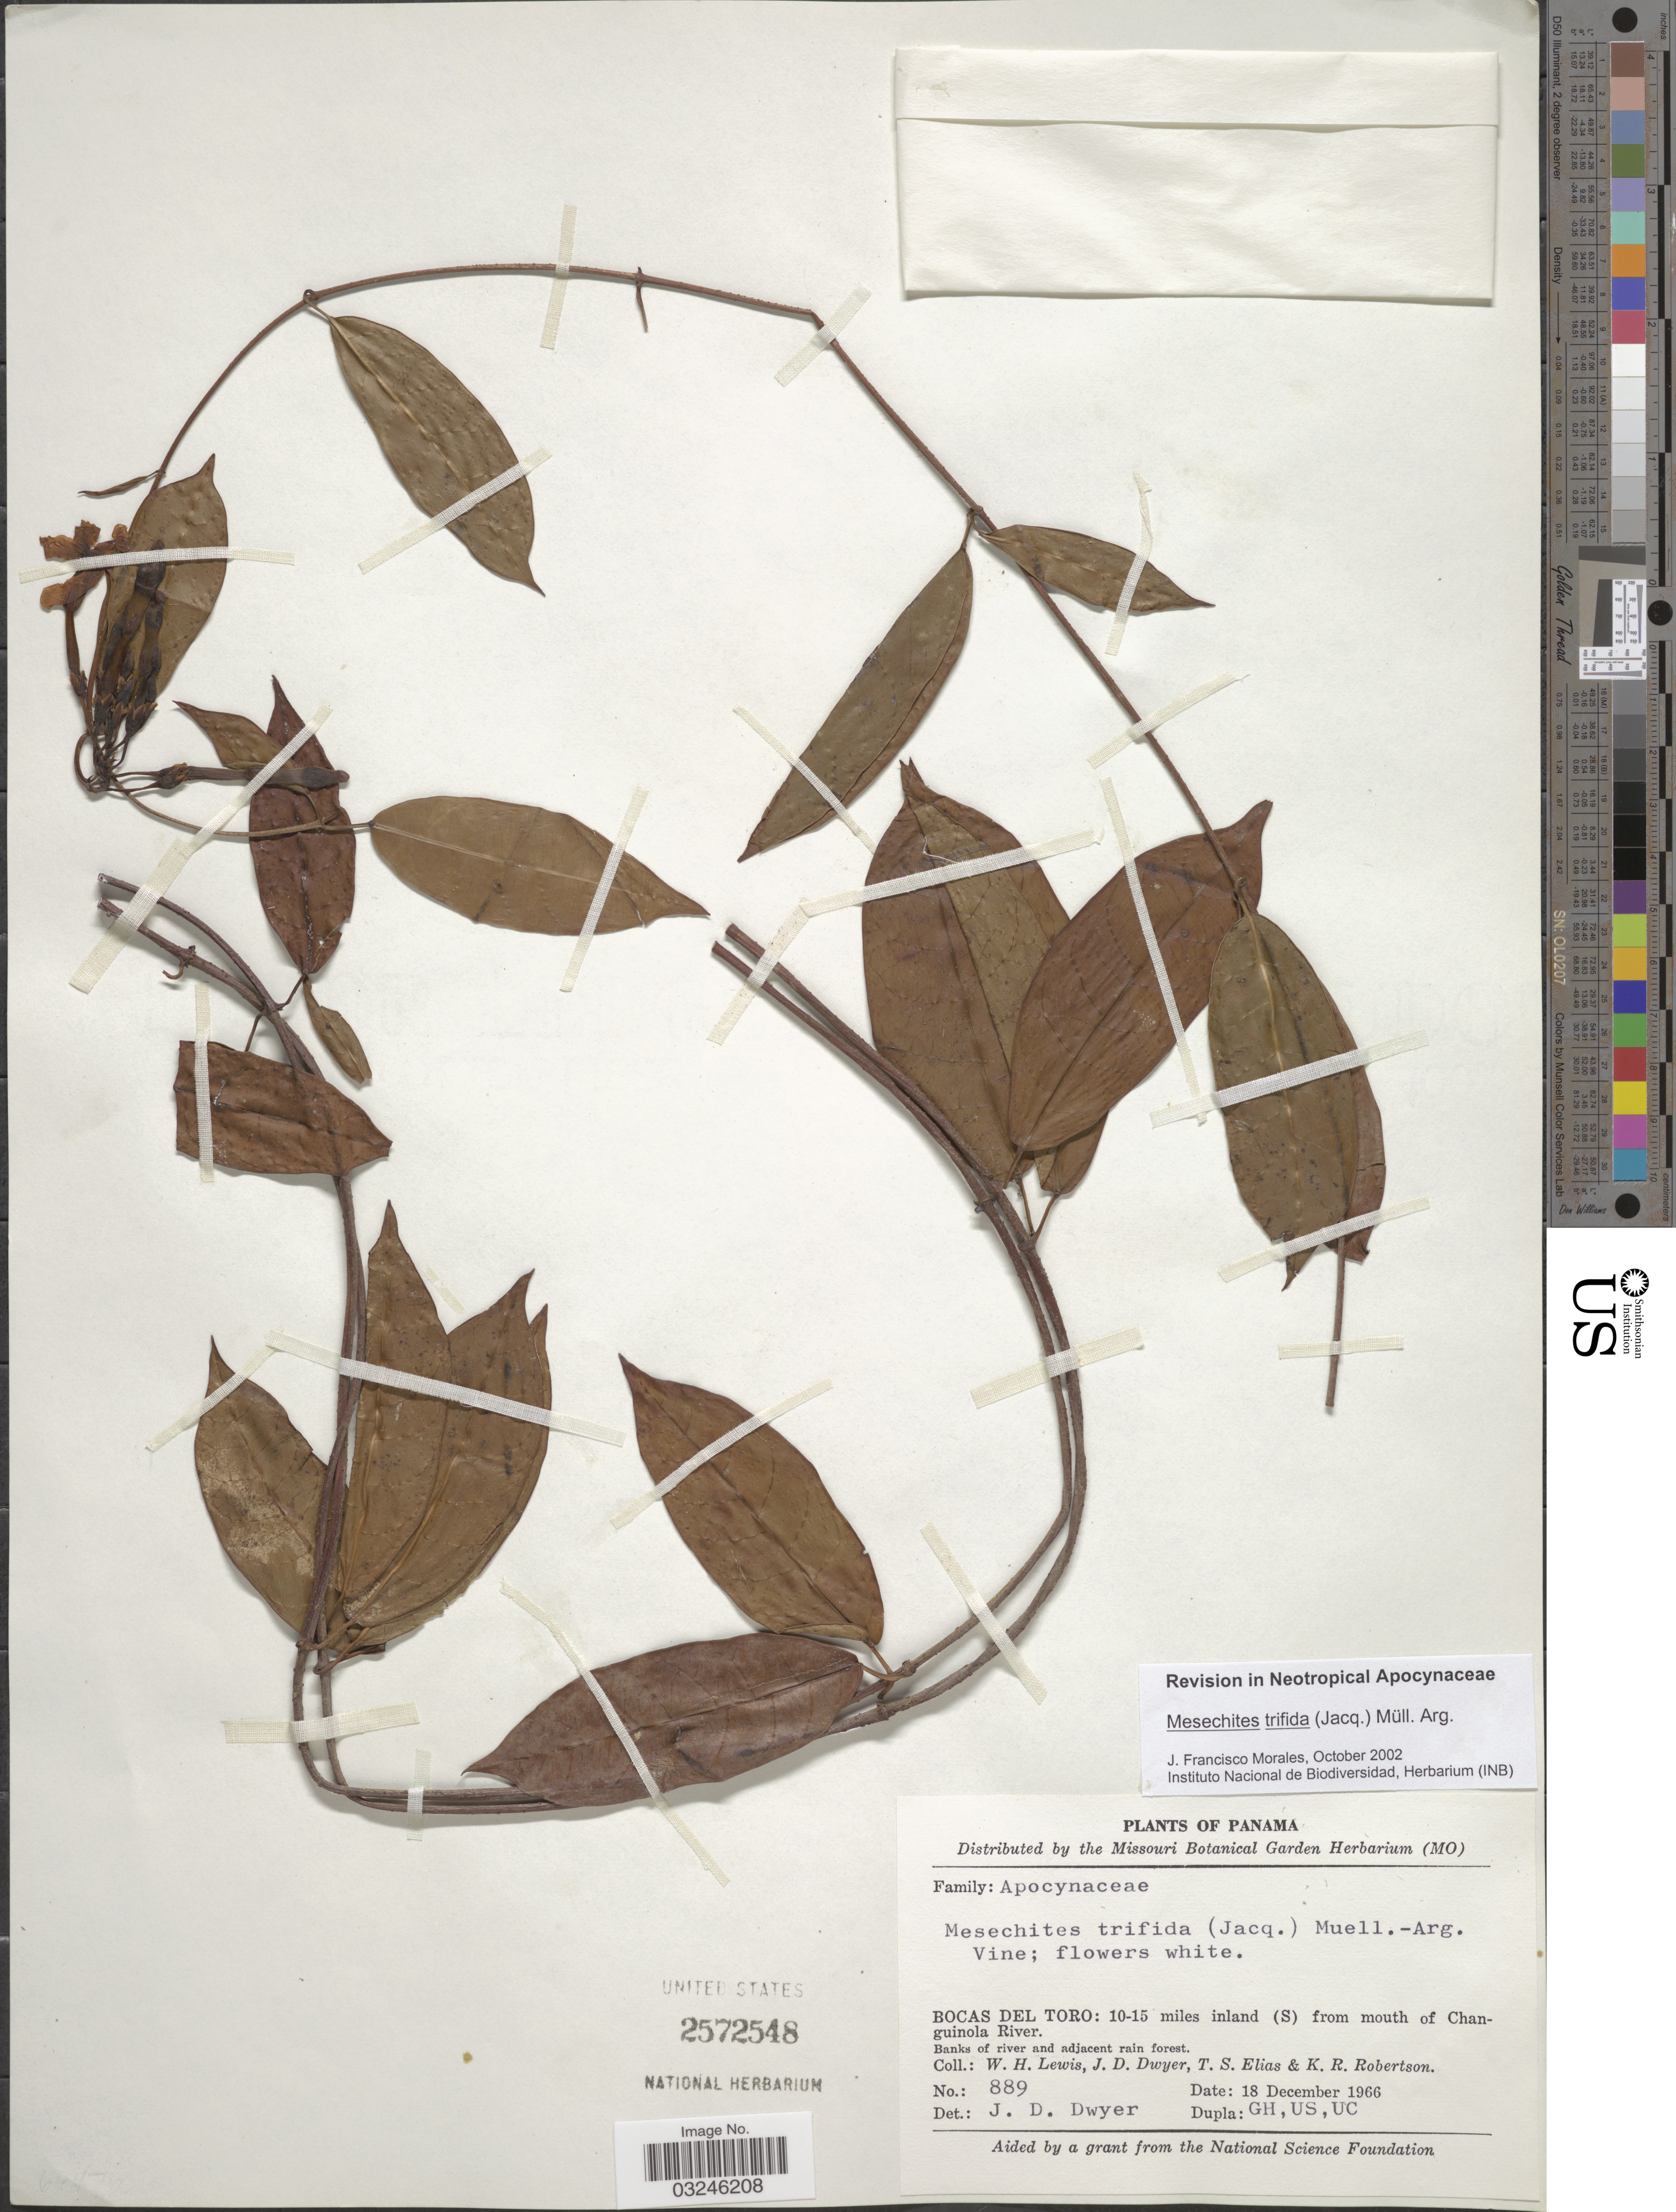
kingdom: Plantae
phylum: Tracheophyta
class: Magnoliopsida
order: Gentianales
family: Apocynaceae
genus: Mesechites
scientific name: Mesechites trifidus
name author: (Jacq.) Müll. Arg.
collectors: W. H. Lewis, J. D. Dwyer, T. S. Elias & K. Robertson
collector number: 889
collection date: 1966-12-18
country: Panama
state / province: Bocas del Toro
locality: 10-15 miles inland (S) from mouth of Changuinola River.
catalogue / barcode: US 2572548